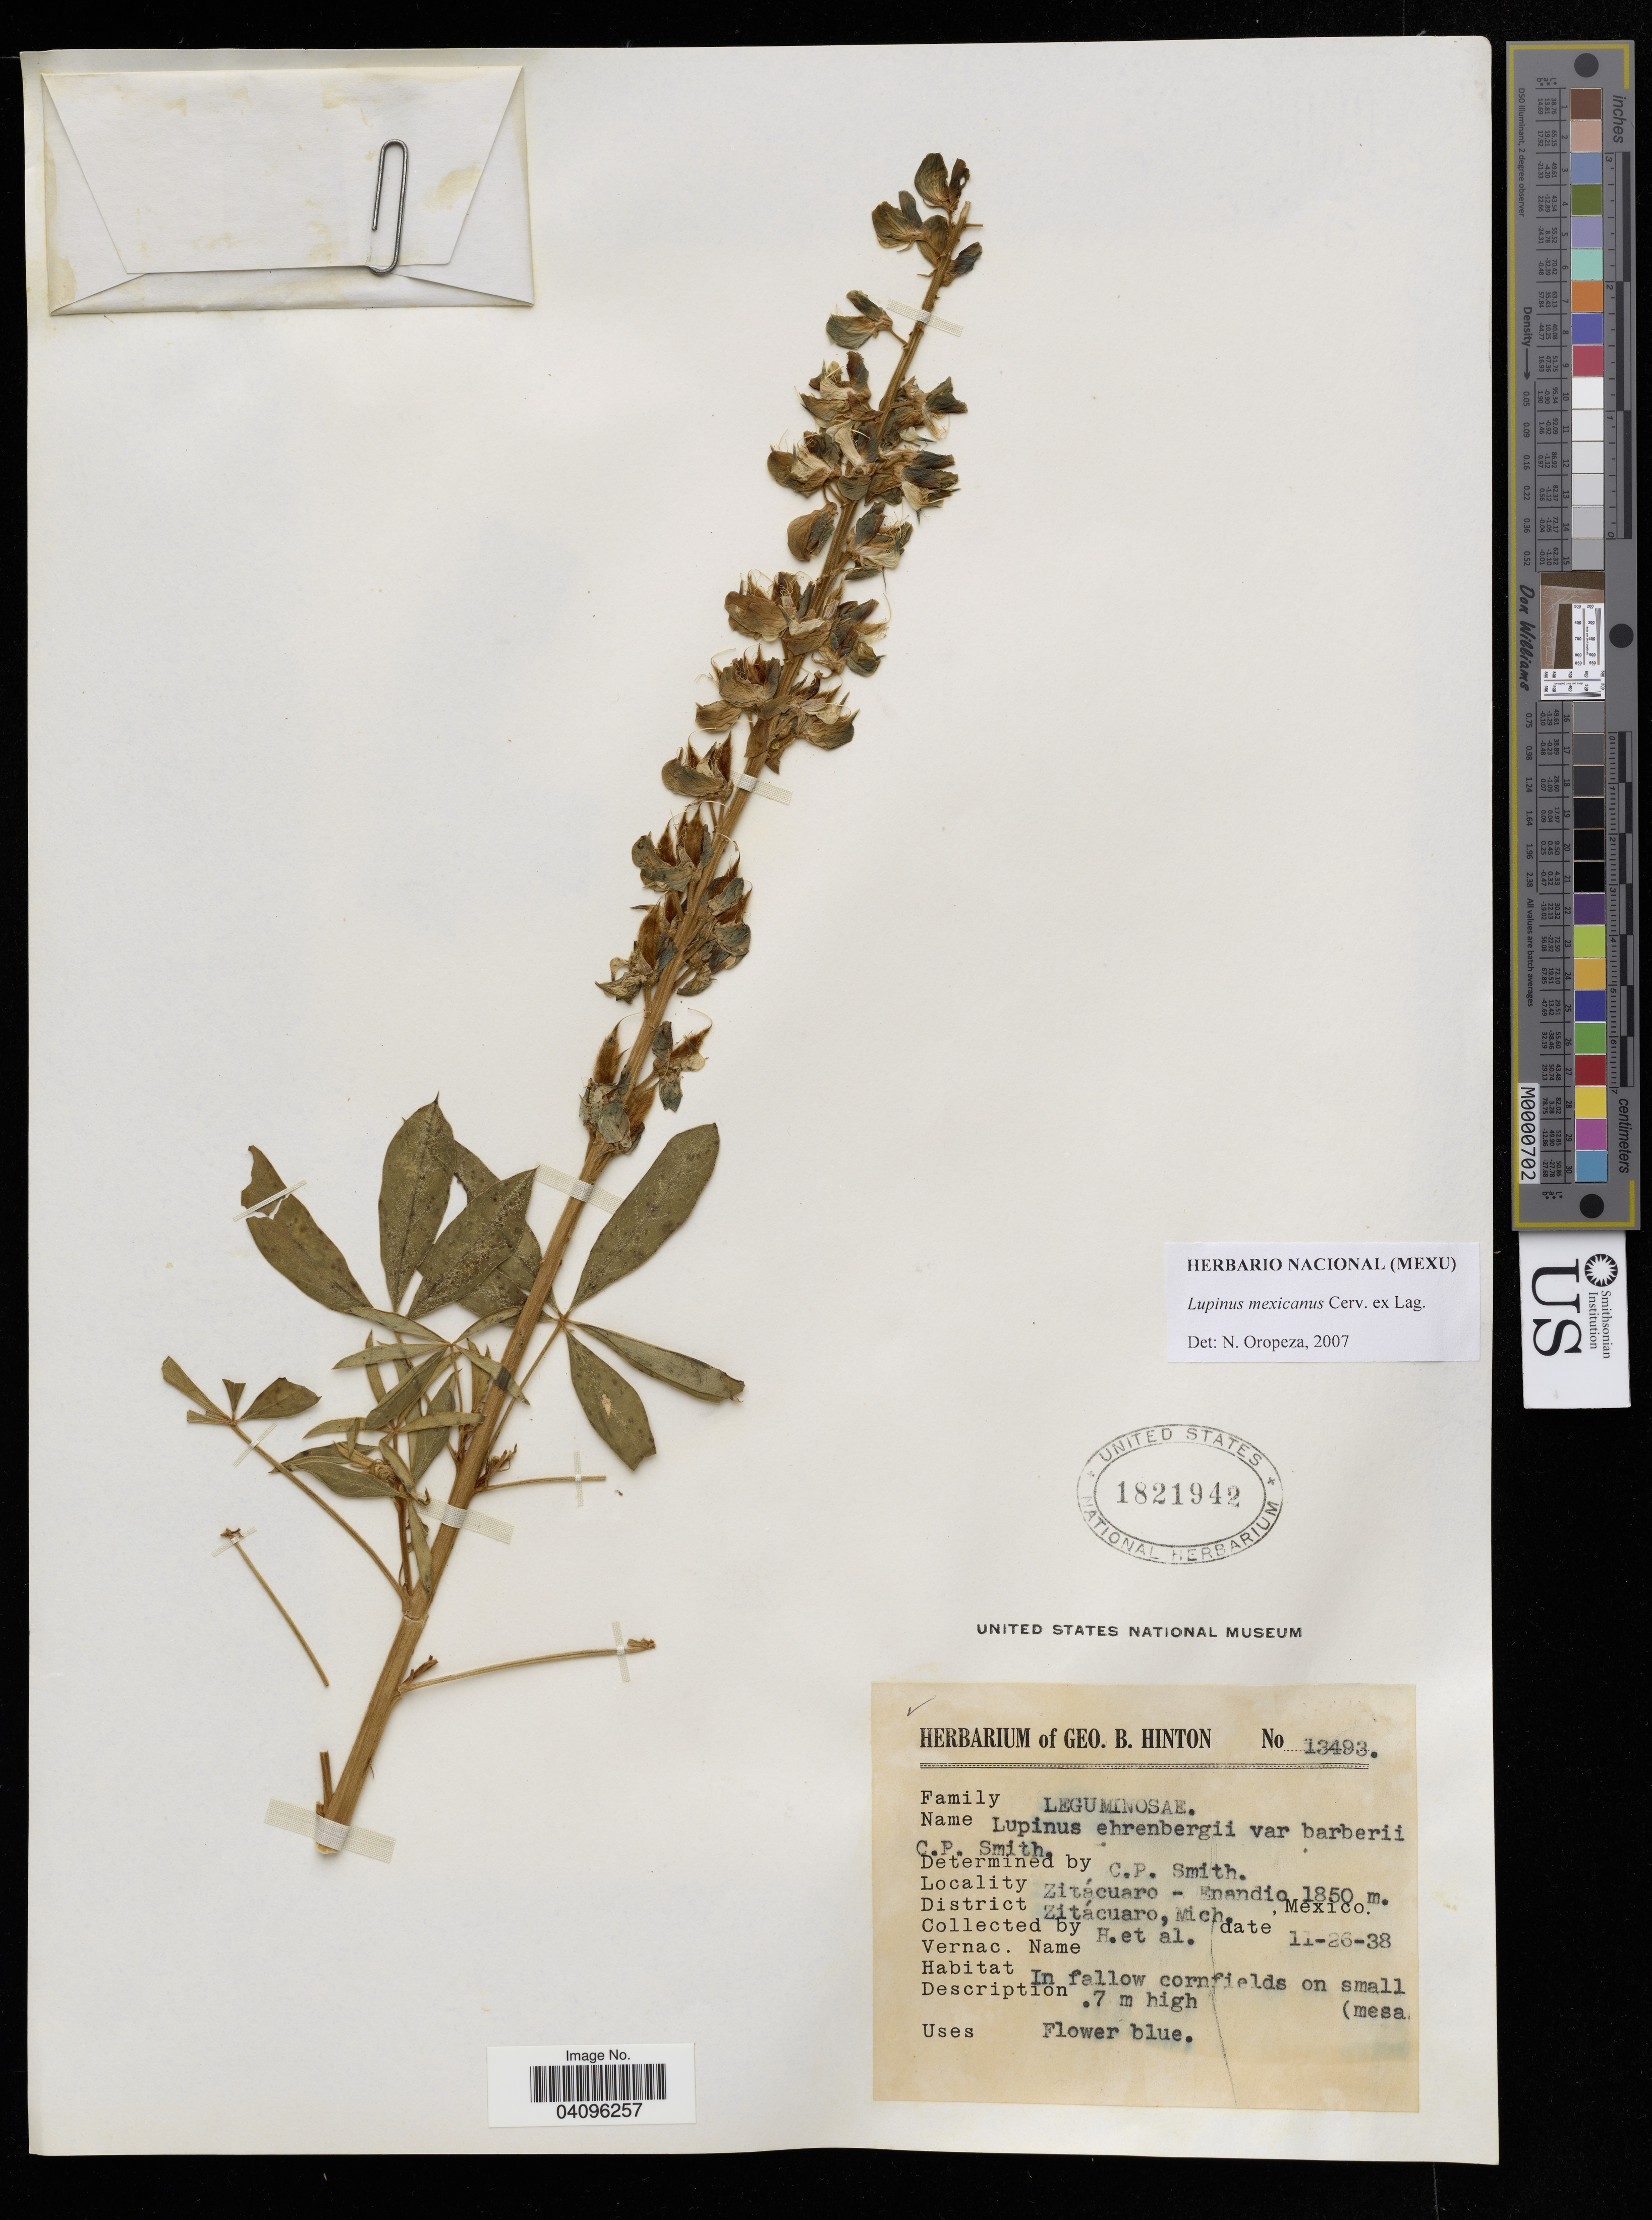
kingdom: Plantae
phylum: Tracheophyta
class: Magnoliopsida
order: Fabales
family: Fabaceae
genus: Lupinus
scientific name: Lupinus mexicanus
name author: Cerv. ex Lag.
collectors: H. & et al.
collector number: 13493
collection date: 1938-11-26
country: Mexico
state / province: Michoacán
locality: Zitácuaro.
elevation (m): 1850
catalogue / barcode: US 1821942